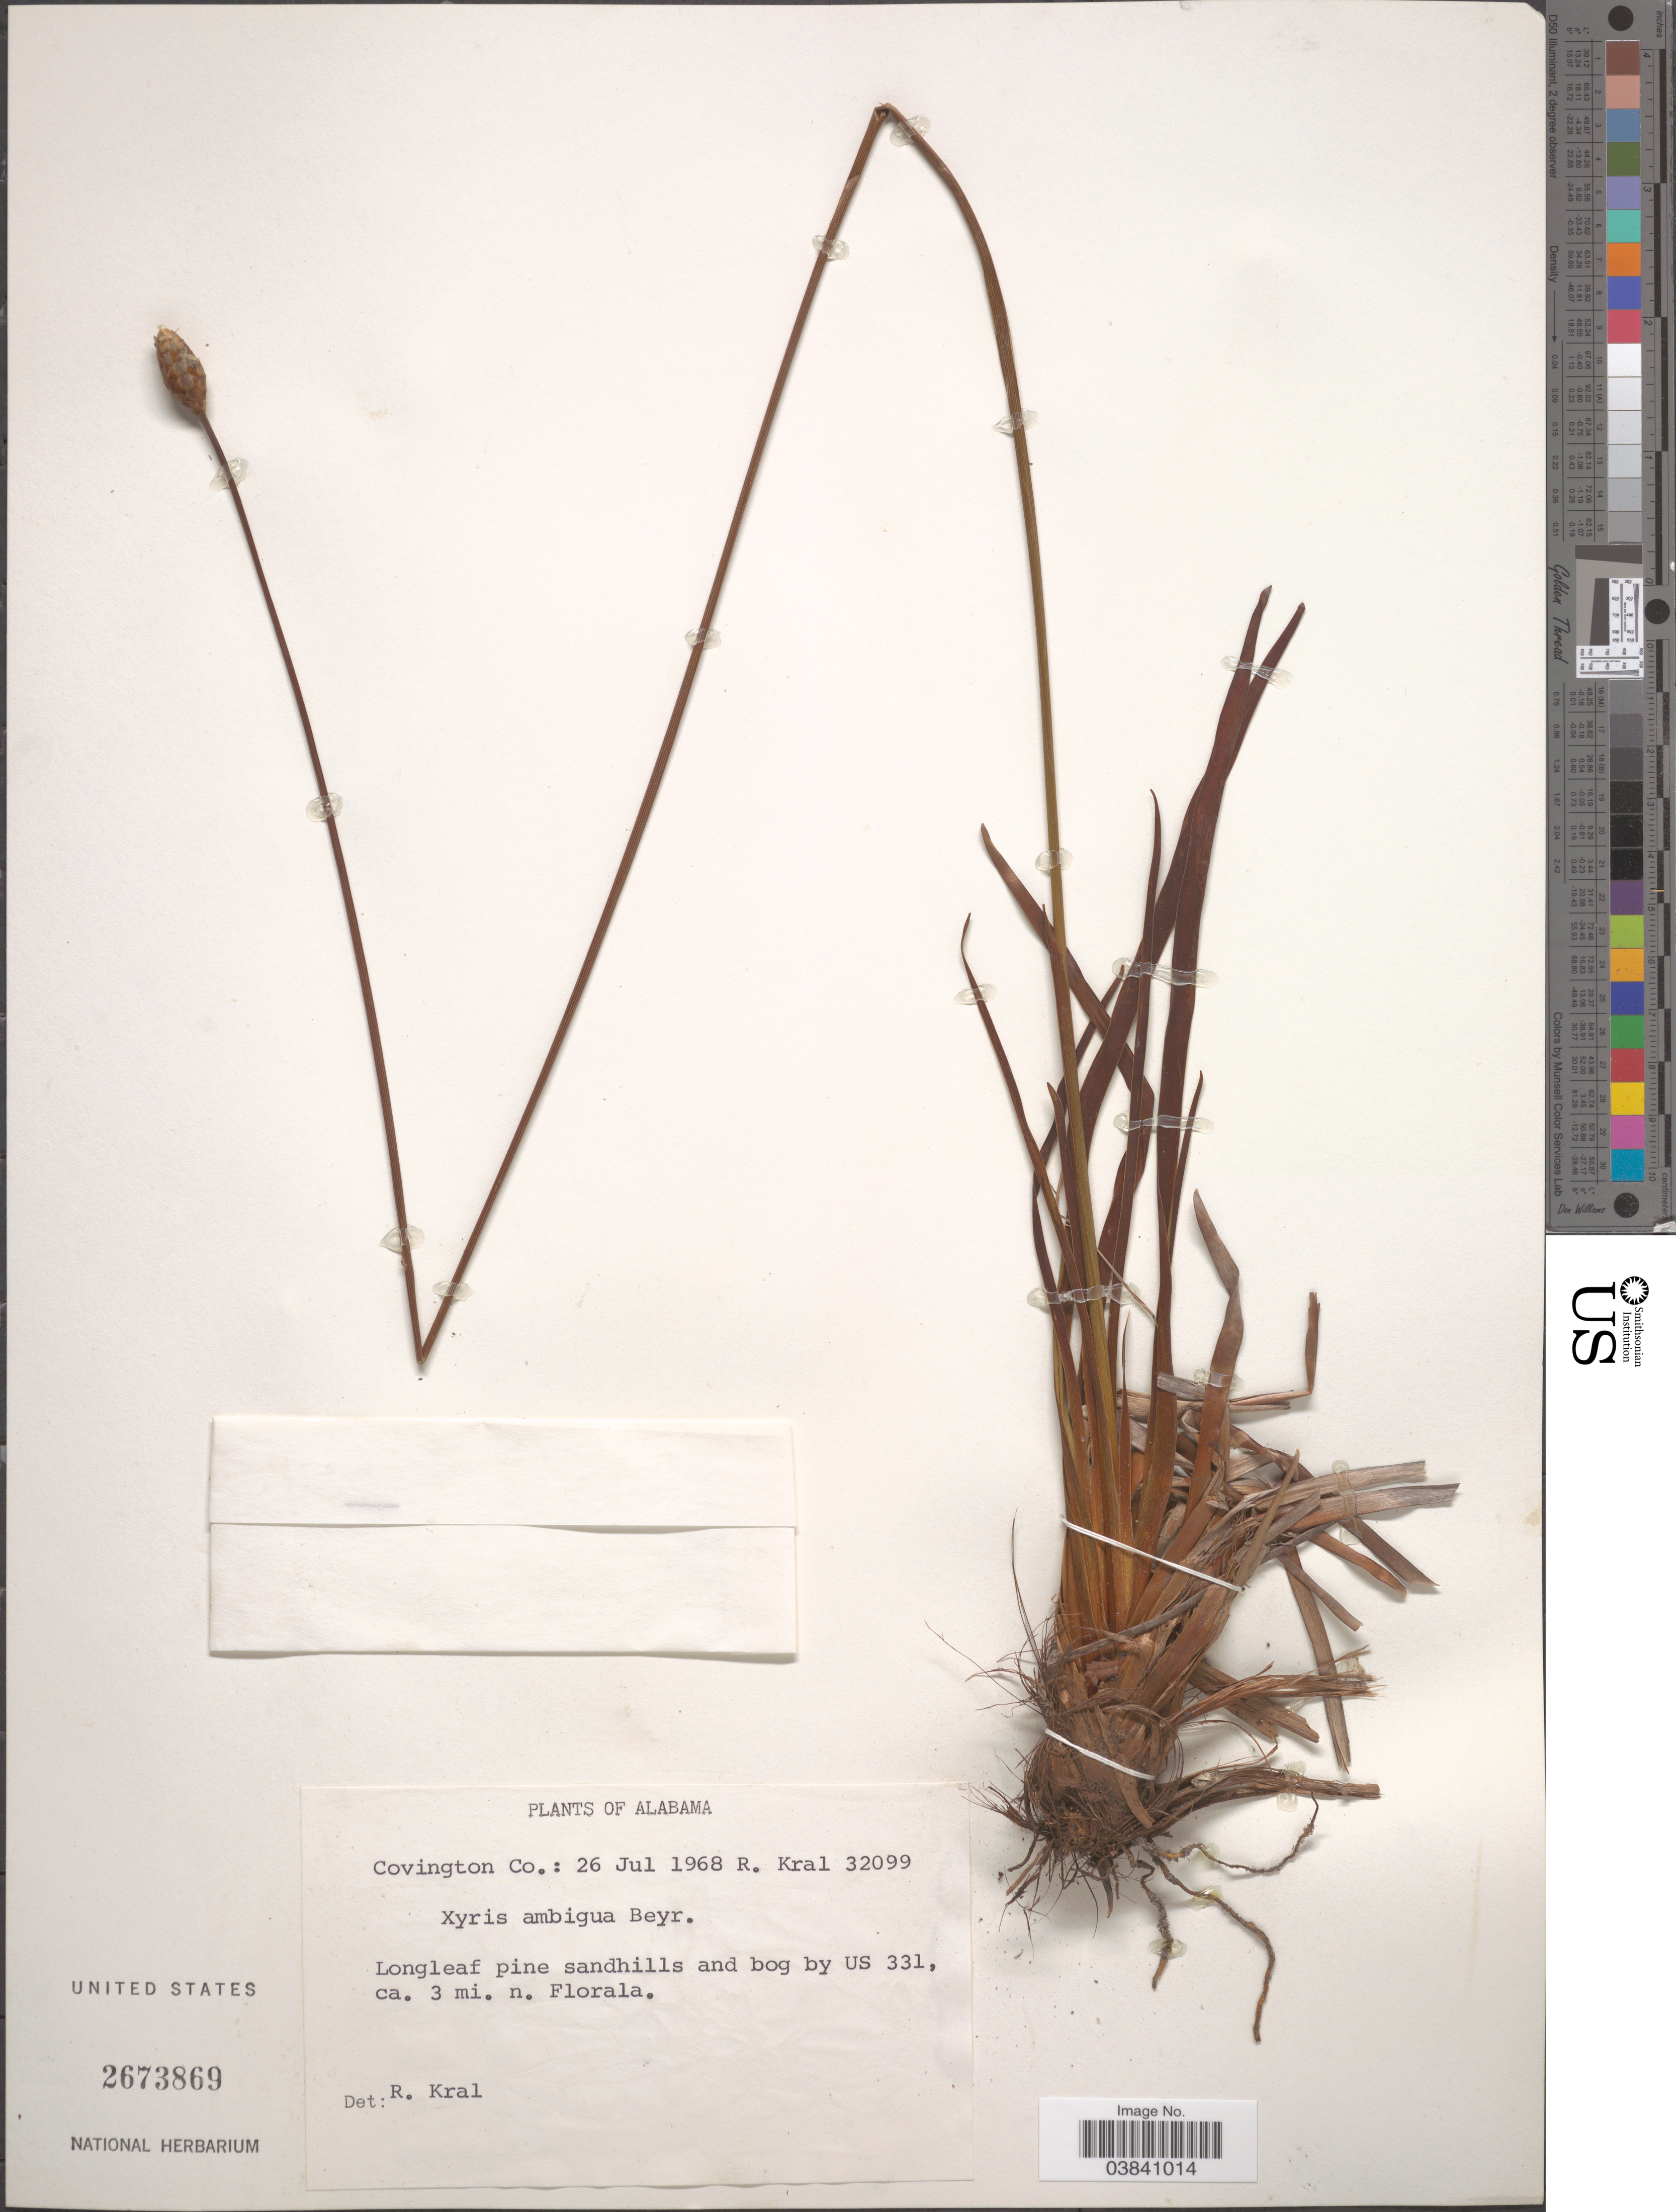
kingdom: Plantae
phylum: Tracheophyta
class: Liliopsida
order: Poales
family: Xyridaceae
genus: Xyris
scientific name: Xyris ambigua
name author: Beyr. ex Kunth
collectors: R. Kral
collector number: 32099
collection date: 1968-07-26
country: United States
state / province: Alabama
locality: Covington Co. Bog by US 331, ca. 3 mi. n. Florala.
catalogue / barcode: US 2673869